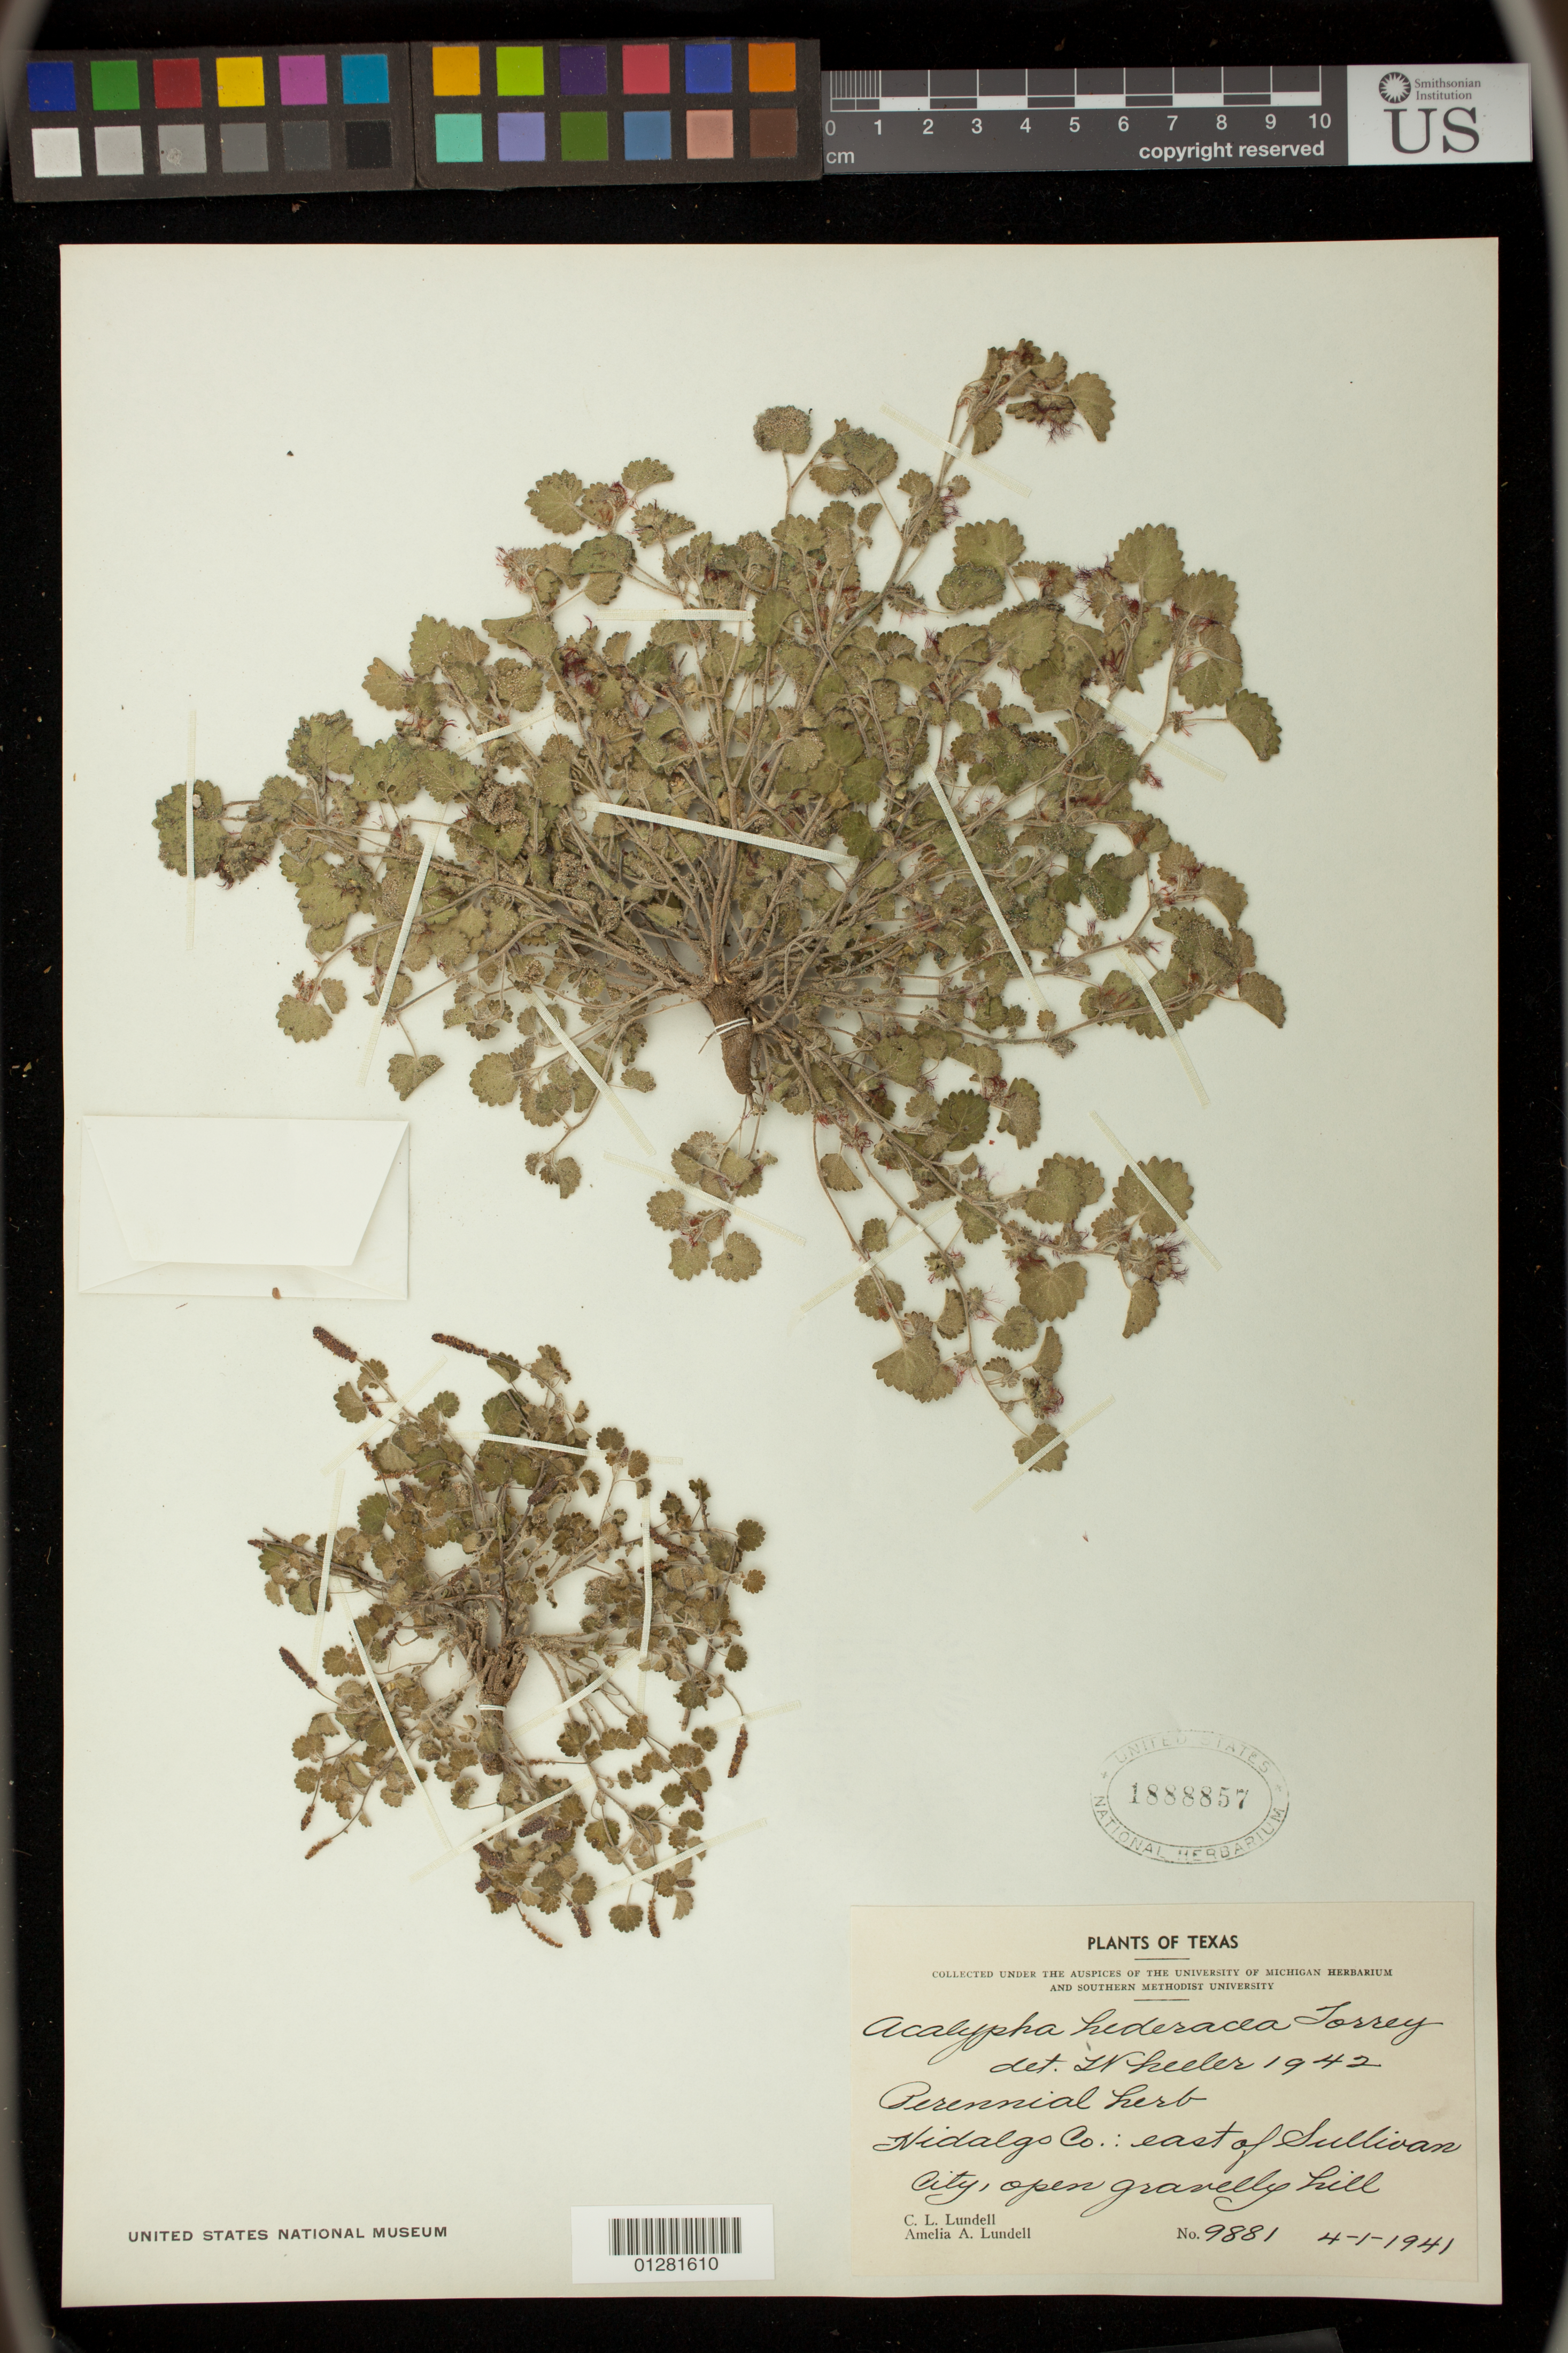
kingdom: Plantae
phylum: Tracheophyta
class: Magnoliopsida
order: Malpighiales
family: Euphorbiaceae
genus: Acalypha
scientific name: Acalypha hederacea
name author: Torr.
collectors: C. L. Lundell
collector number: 9881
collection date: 1941-04-01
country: United States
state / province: Texas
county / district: Hidalgo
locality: east of Sullivan City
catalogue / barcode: US 1888857